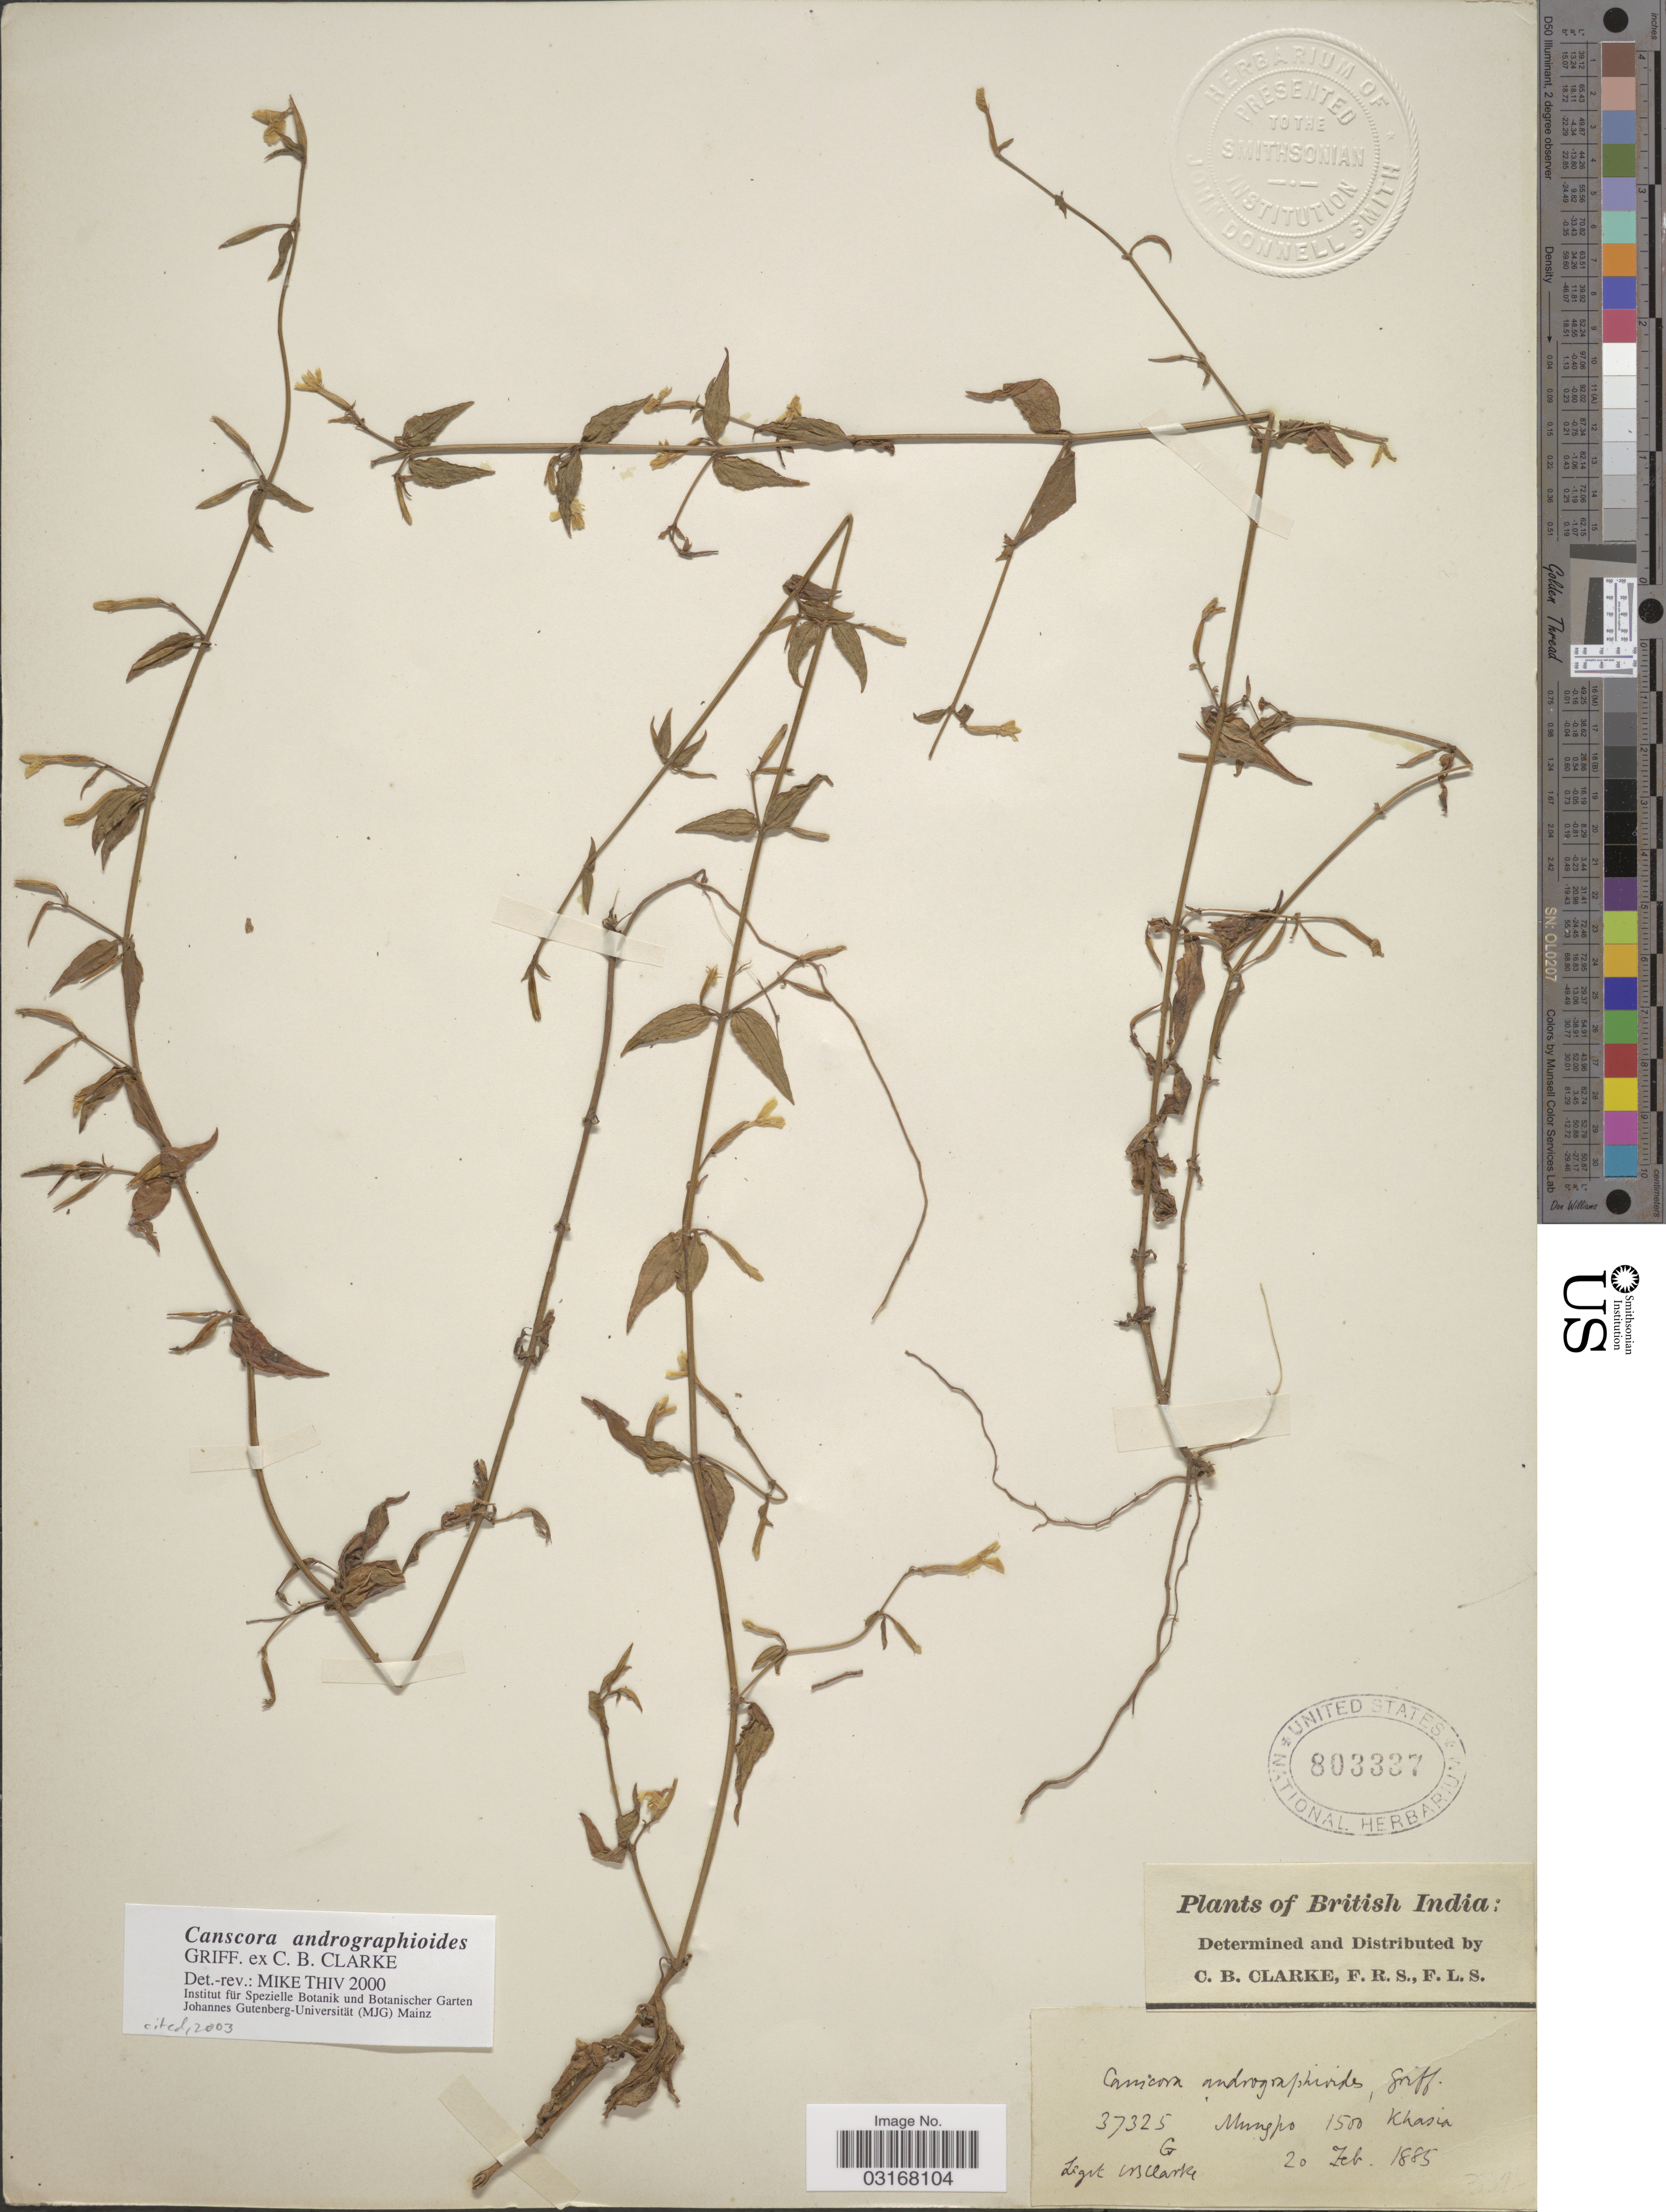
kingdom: Plantae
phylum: Tracheophyta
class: Magnoliopsida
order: Gentianales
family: Gentianaceae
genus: Canscora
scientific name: Canscora andrographioides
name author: Griff. ex C.B. Clarke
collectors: C. B. Clarke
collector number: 37325G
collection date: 1885-02-20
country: India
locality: British India. Mungpo. Khasia.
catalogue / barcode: US 803337